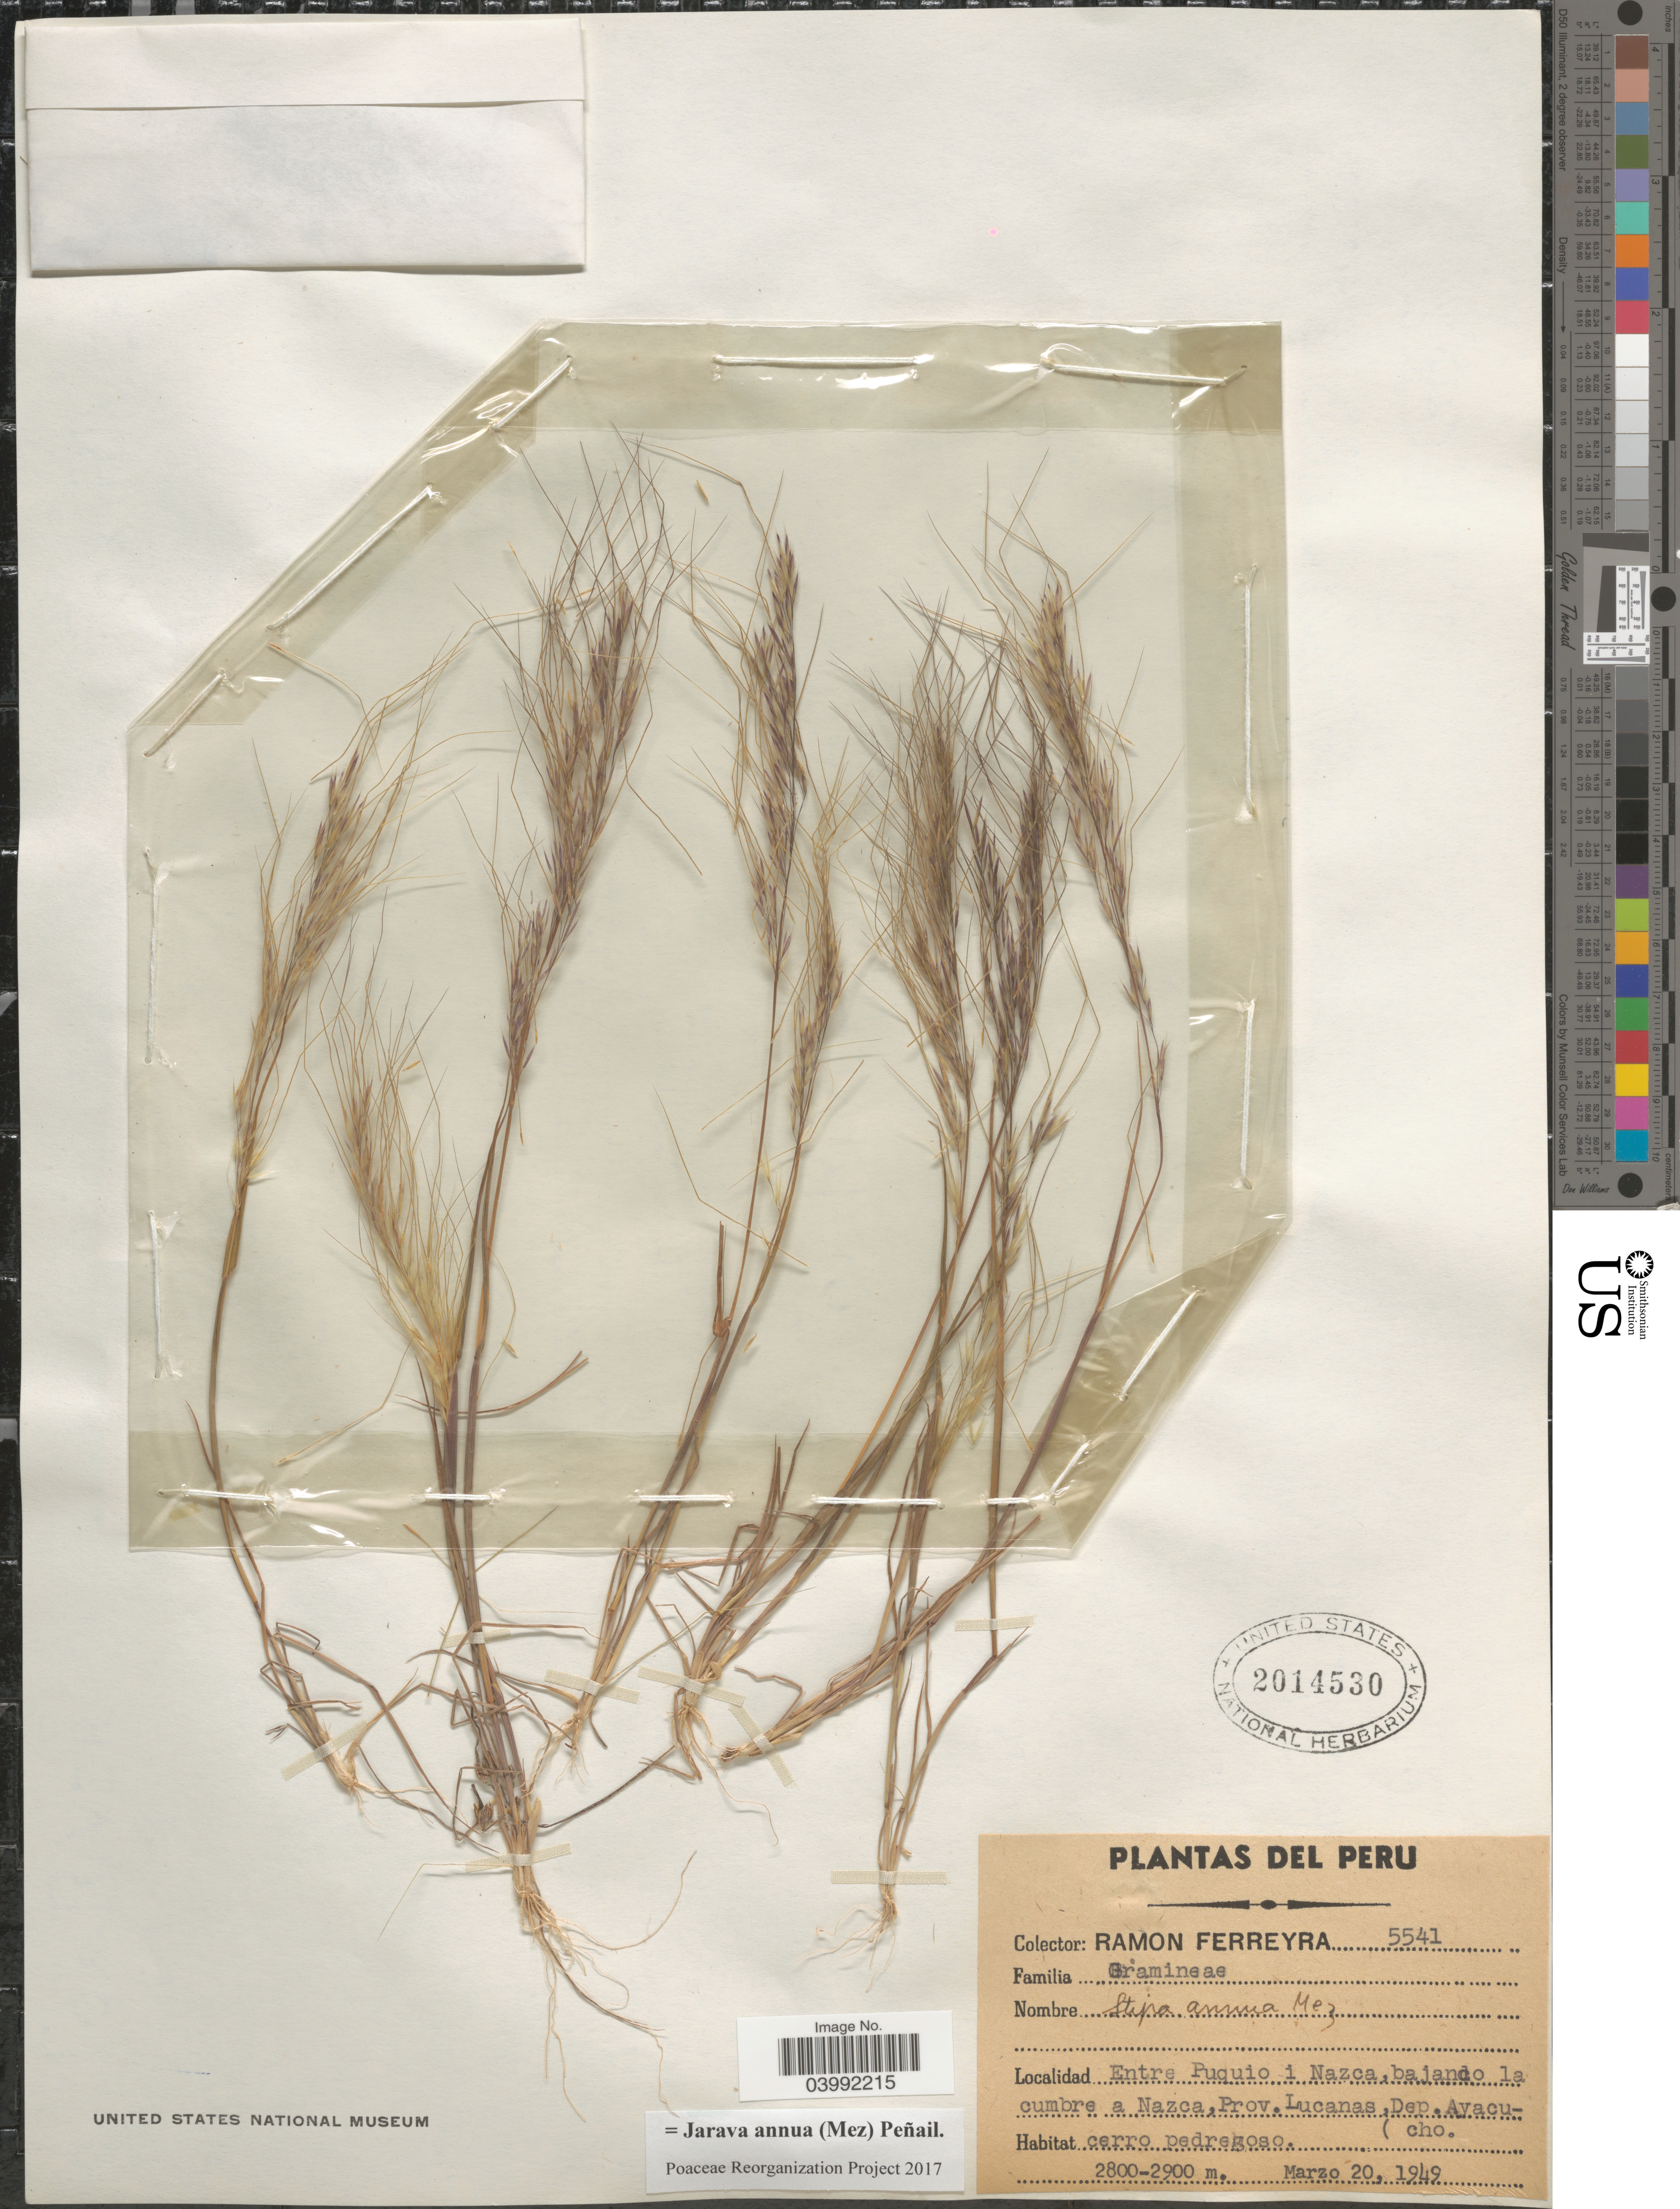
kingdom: Plantae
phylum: Tracheophyta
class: Liliopsida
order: Poales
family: Poaceae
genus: Jarava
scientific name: Jarava annua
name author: Mez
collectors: R. A. Ferreyra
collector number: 5541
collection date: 1949-03-20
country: Peru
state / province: Ayacucho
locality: Entre Puquio i Nazca, bajando la cumbre a Nazca, Prov. Lucanas, Dep. Ayacucho.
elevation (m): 2800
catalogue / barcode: US 2014530